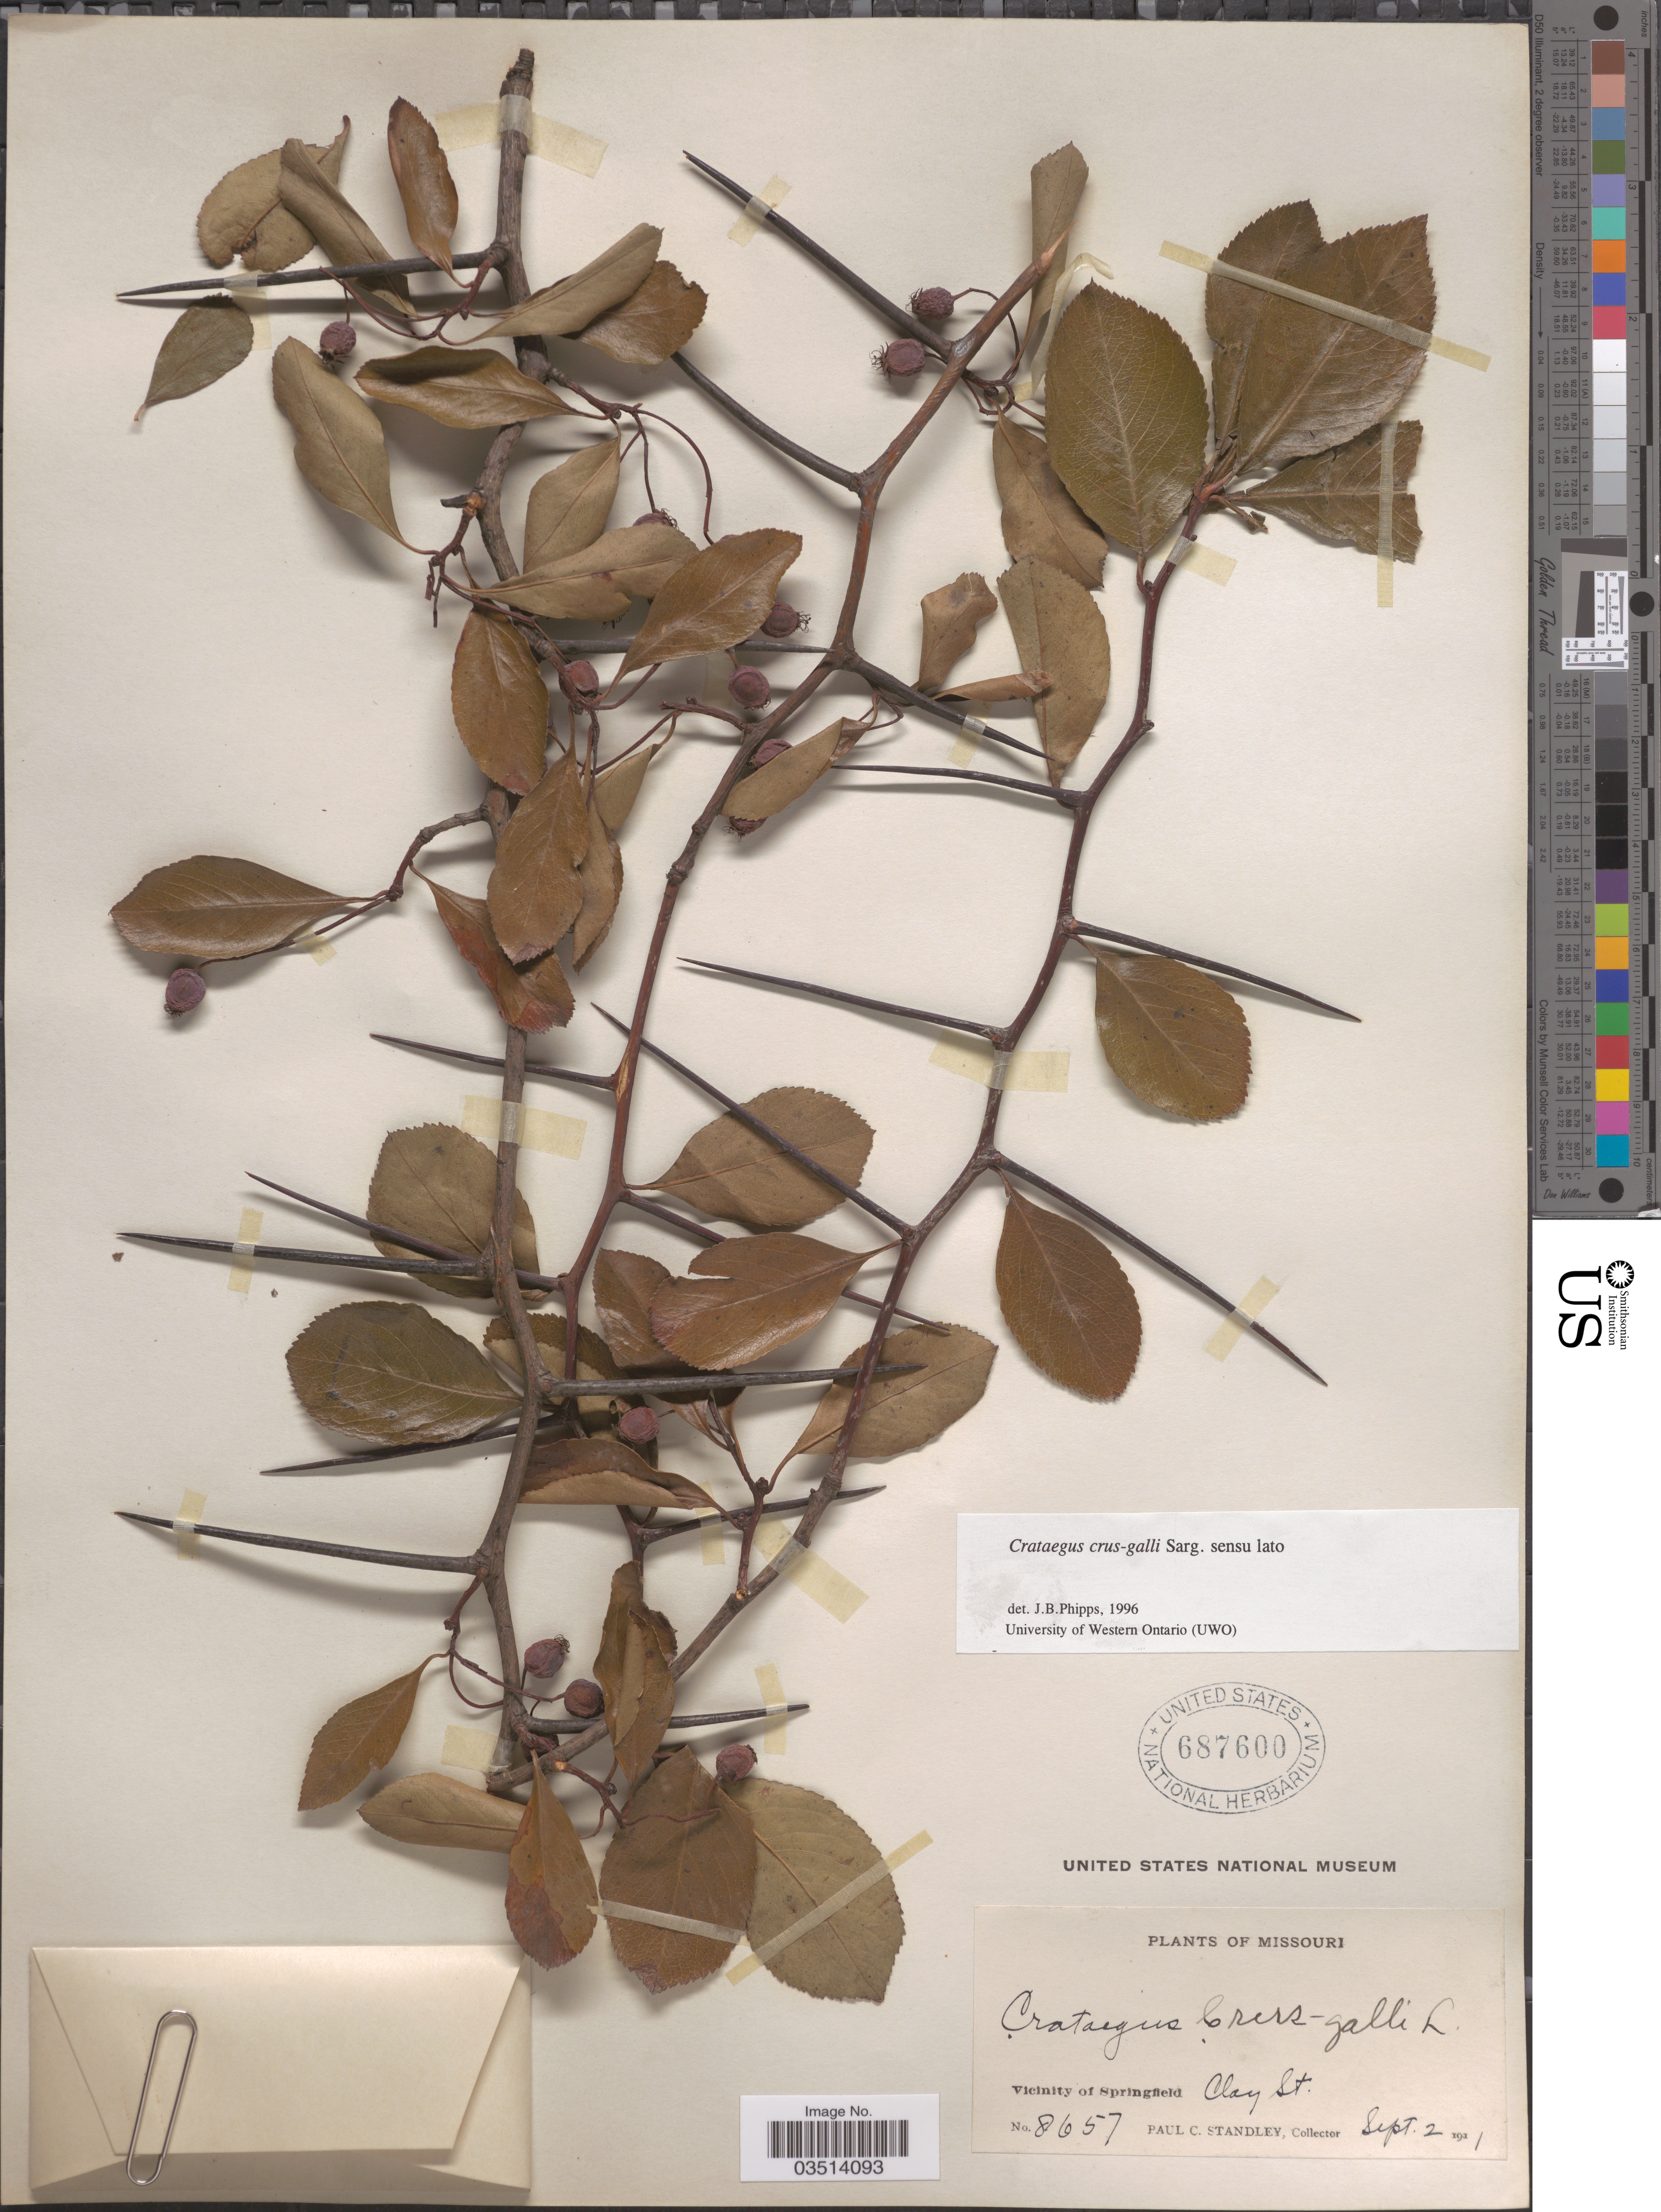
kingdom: Plantae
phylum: Tracheophyta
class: Magnoliopsida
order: Rosales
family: Rosaceae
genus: Crataegus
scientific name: Crataegus crus-galli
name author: L.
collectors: P. C. Standley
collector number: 8657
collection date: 1911-09-02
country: United States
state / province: Missouri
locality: Vicinity of Springfield Clay St.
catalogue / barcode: US 687600